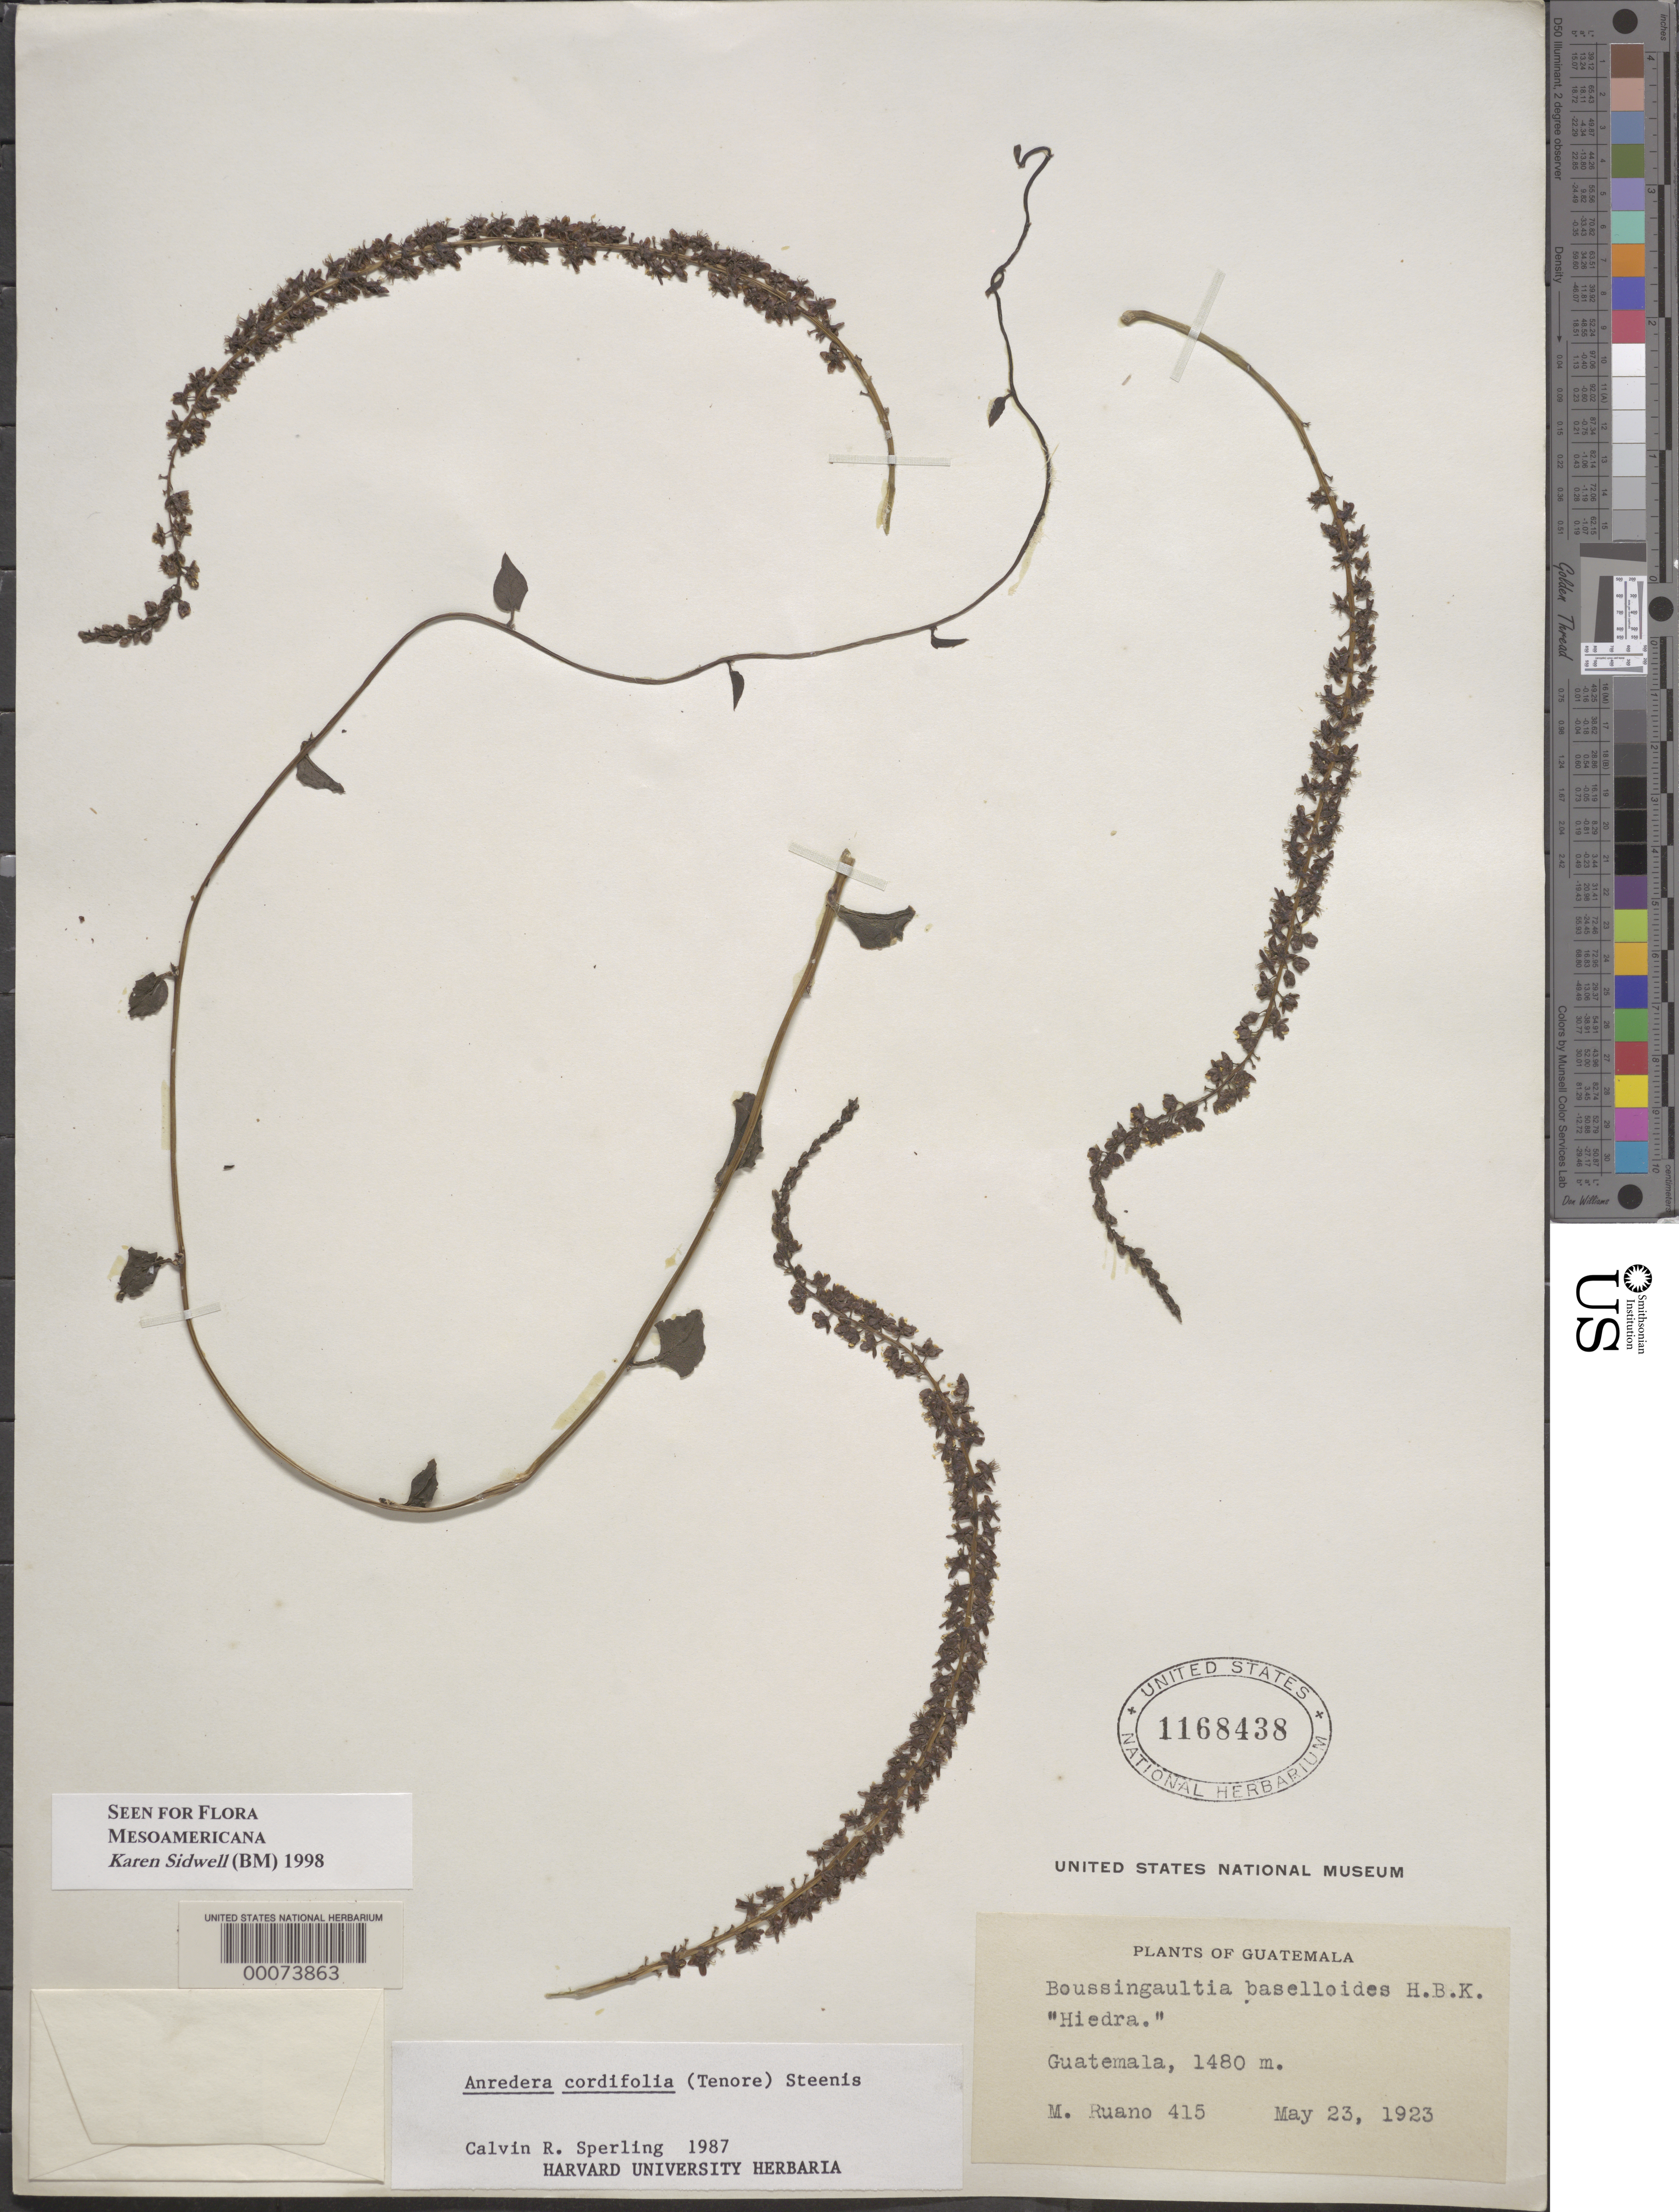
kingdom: Plantae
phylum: Tracheophyta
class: Magnoliopsida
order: Caryophyllales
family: Basellaceae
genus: Anredera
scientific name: Anredera cordifolia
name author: (Ten.) Steenis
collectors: M. Ruano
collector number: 415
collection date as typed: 23 May 1923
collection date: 1923-05-23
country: Guatemala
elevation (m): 1480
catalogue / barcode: US 1168438